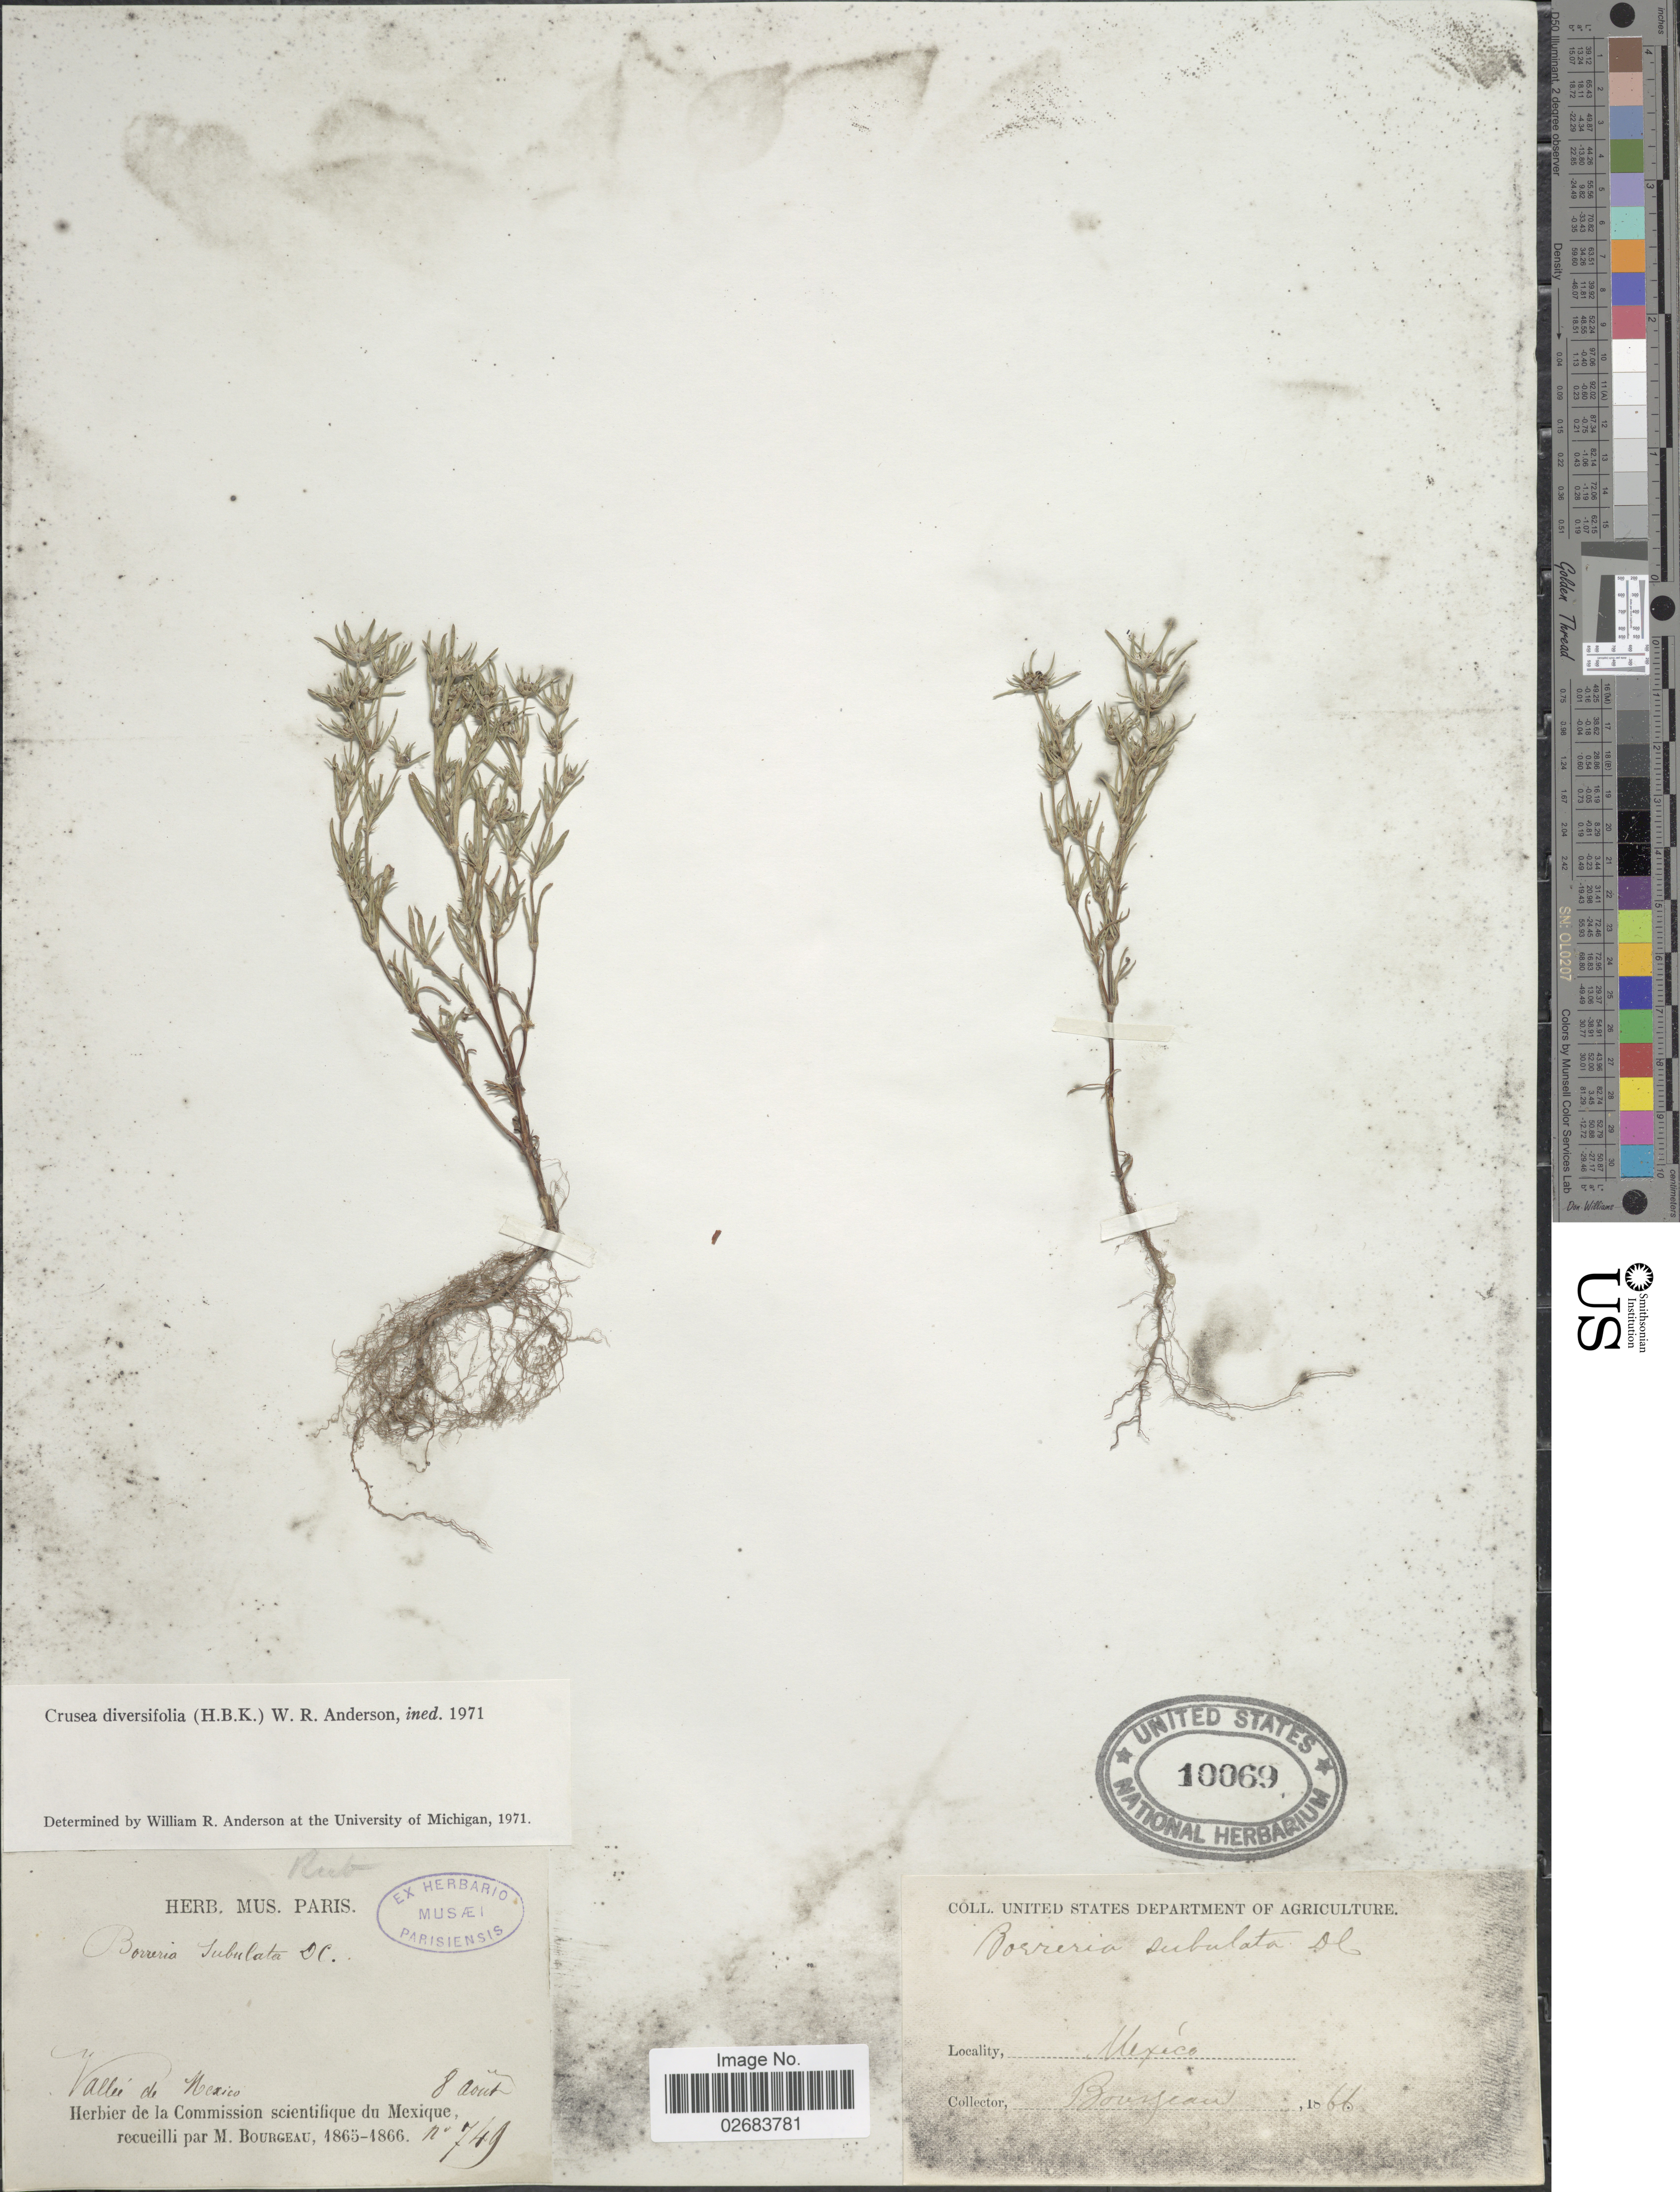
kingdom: Plantae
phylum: Tracheophyta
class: Magnoliopsida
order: Gentianales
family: Rubiaceae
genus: Crusea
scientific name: Crusea diversifolia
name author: (Kunth) W.R. Anderson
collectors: M. Bourgeau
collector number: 749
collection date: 1866-08-08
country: Mexico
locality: Vallee de Mexico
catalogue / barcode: US 10069